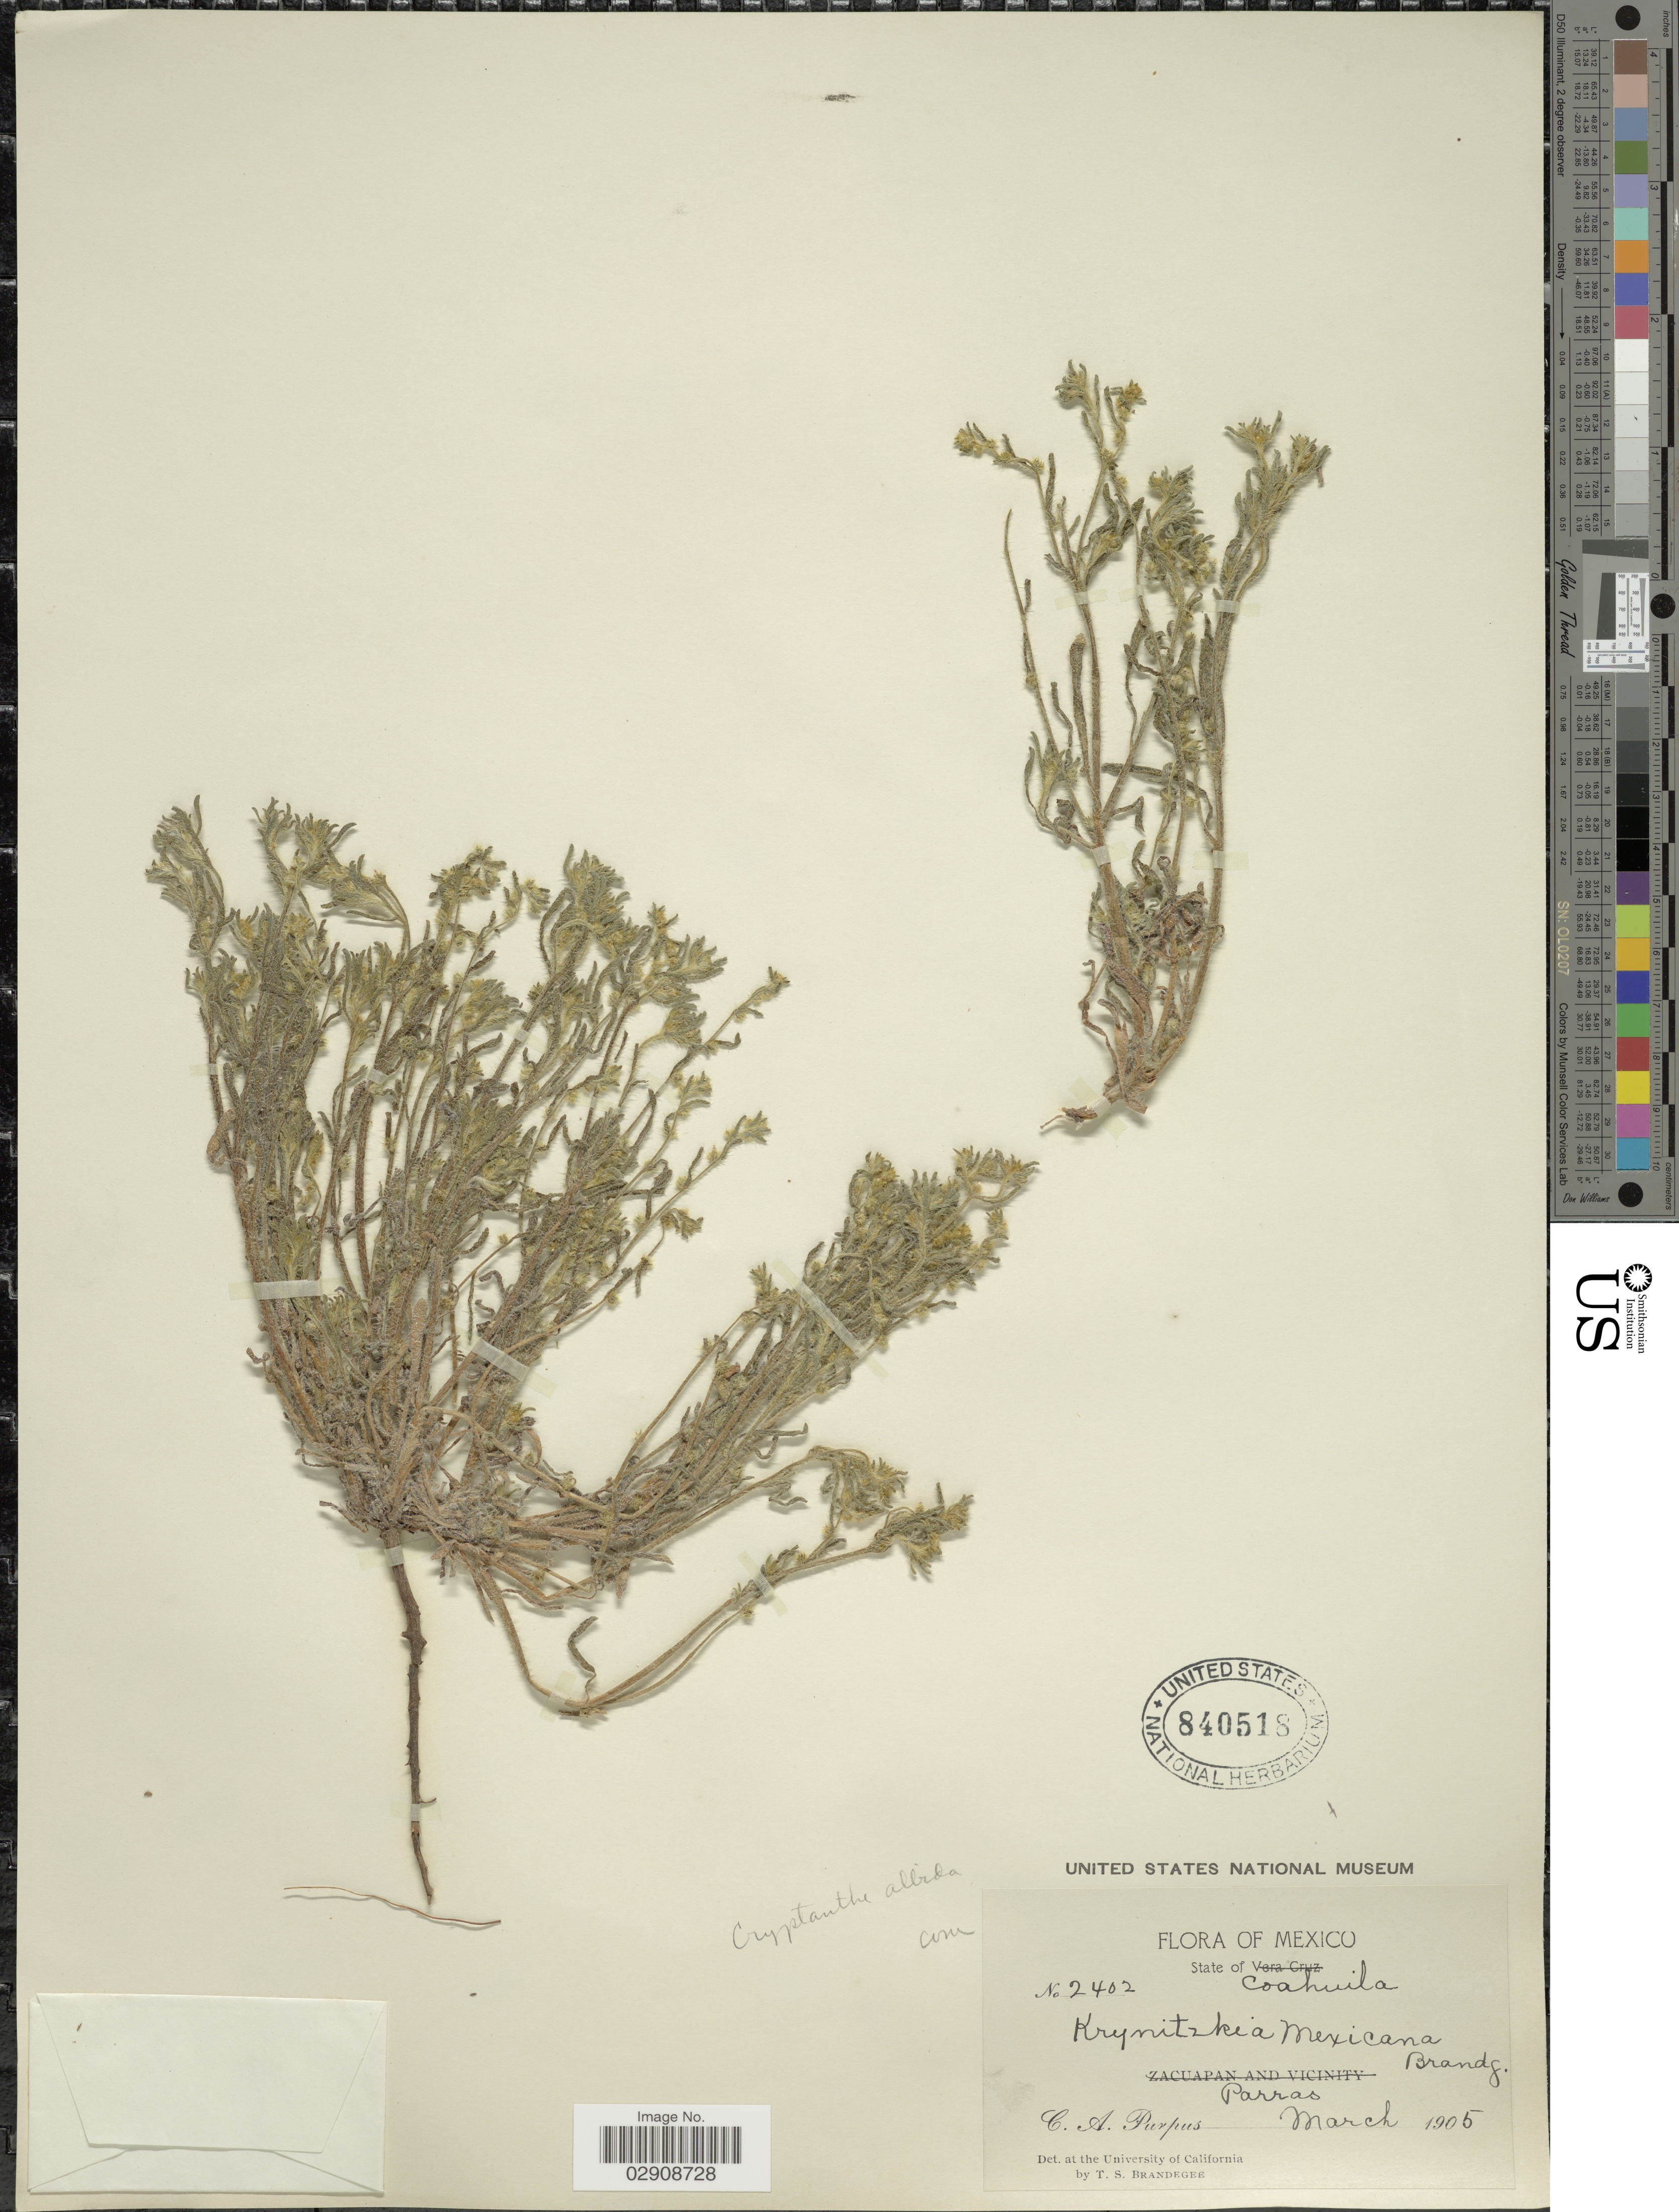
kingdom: Plantae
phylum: Tracheophyta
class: Magnoliopsida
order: Boraginales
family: Boraginaceae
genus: Cryptantha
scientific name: Cryptantha mexicana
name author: (Brandegee) I.M. Johnst.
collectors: C. A. Purpus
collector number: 2402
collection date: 1905-03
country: Mexico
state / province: Coahuila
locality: Parras.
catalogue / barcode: US 840518